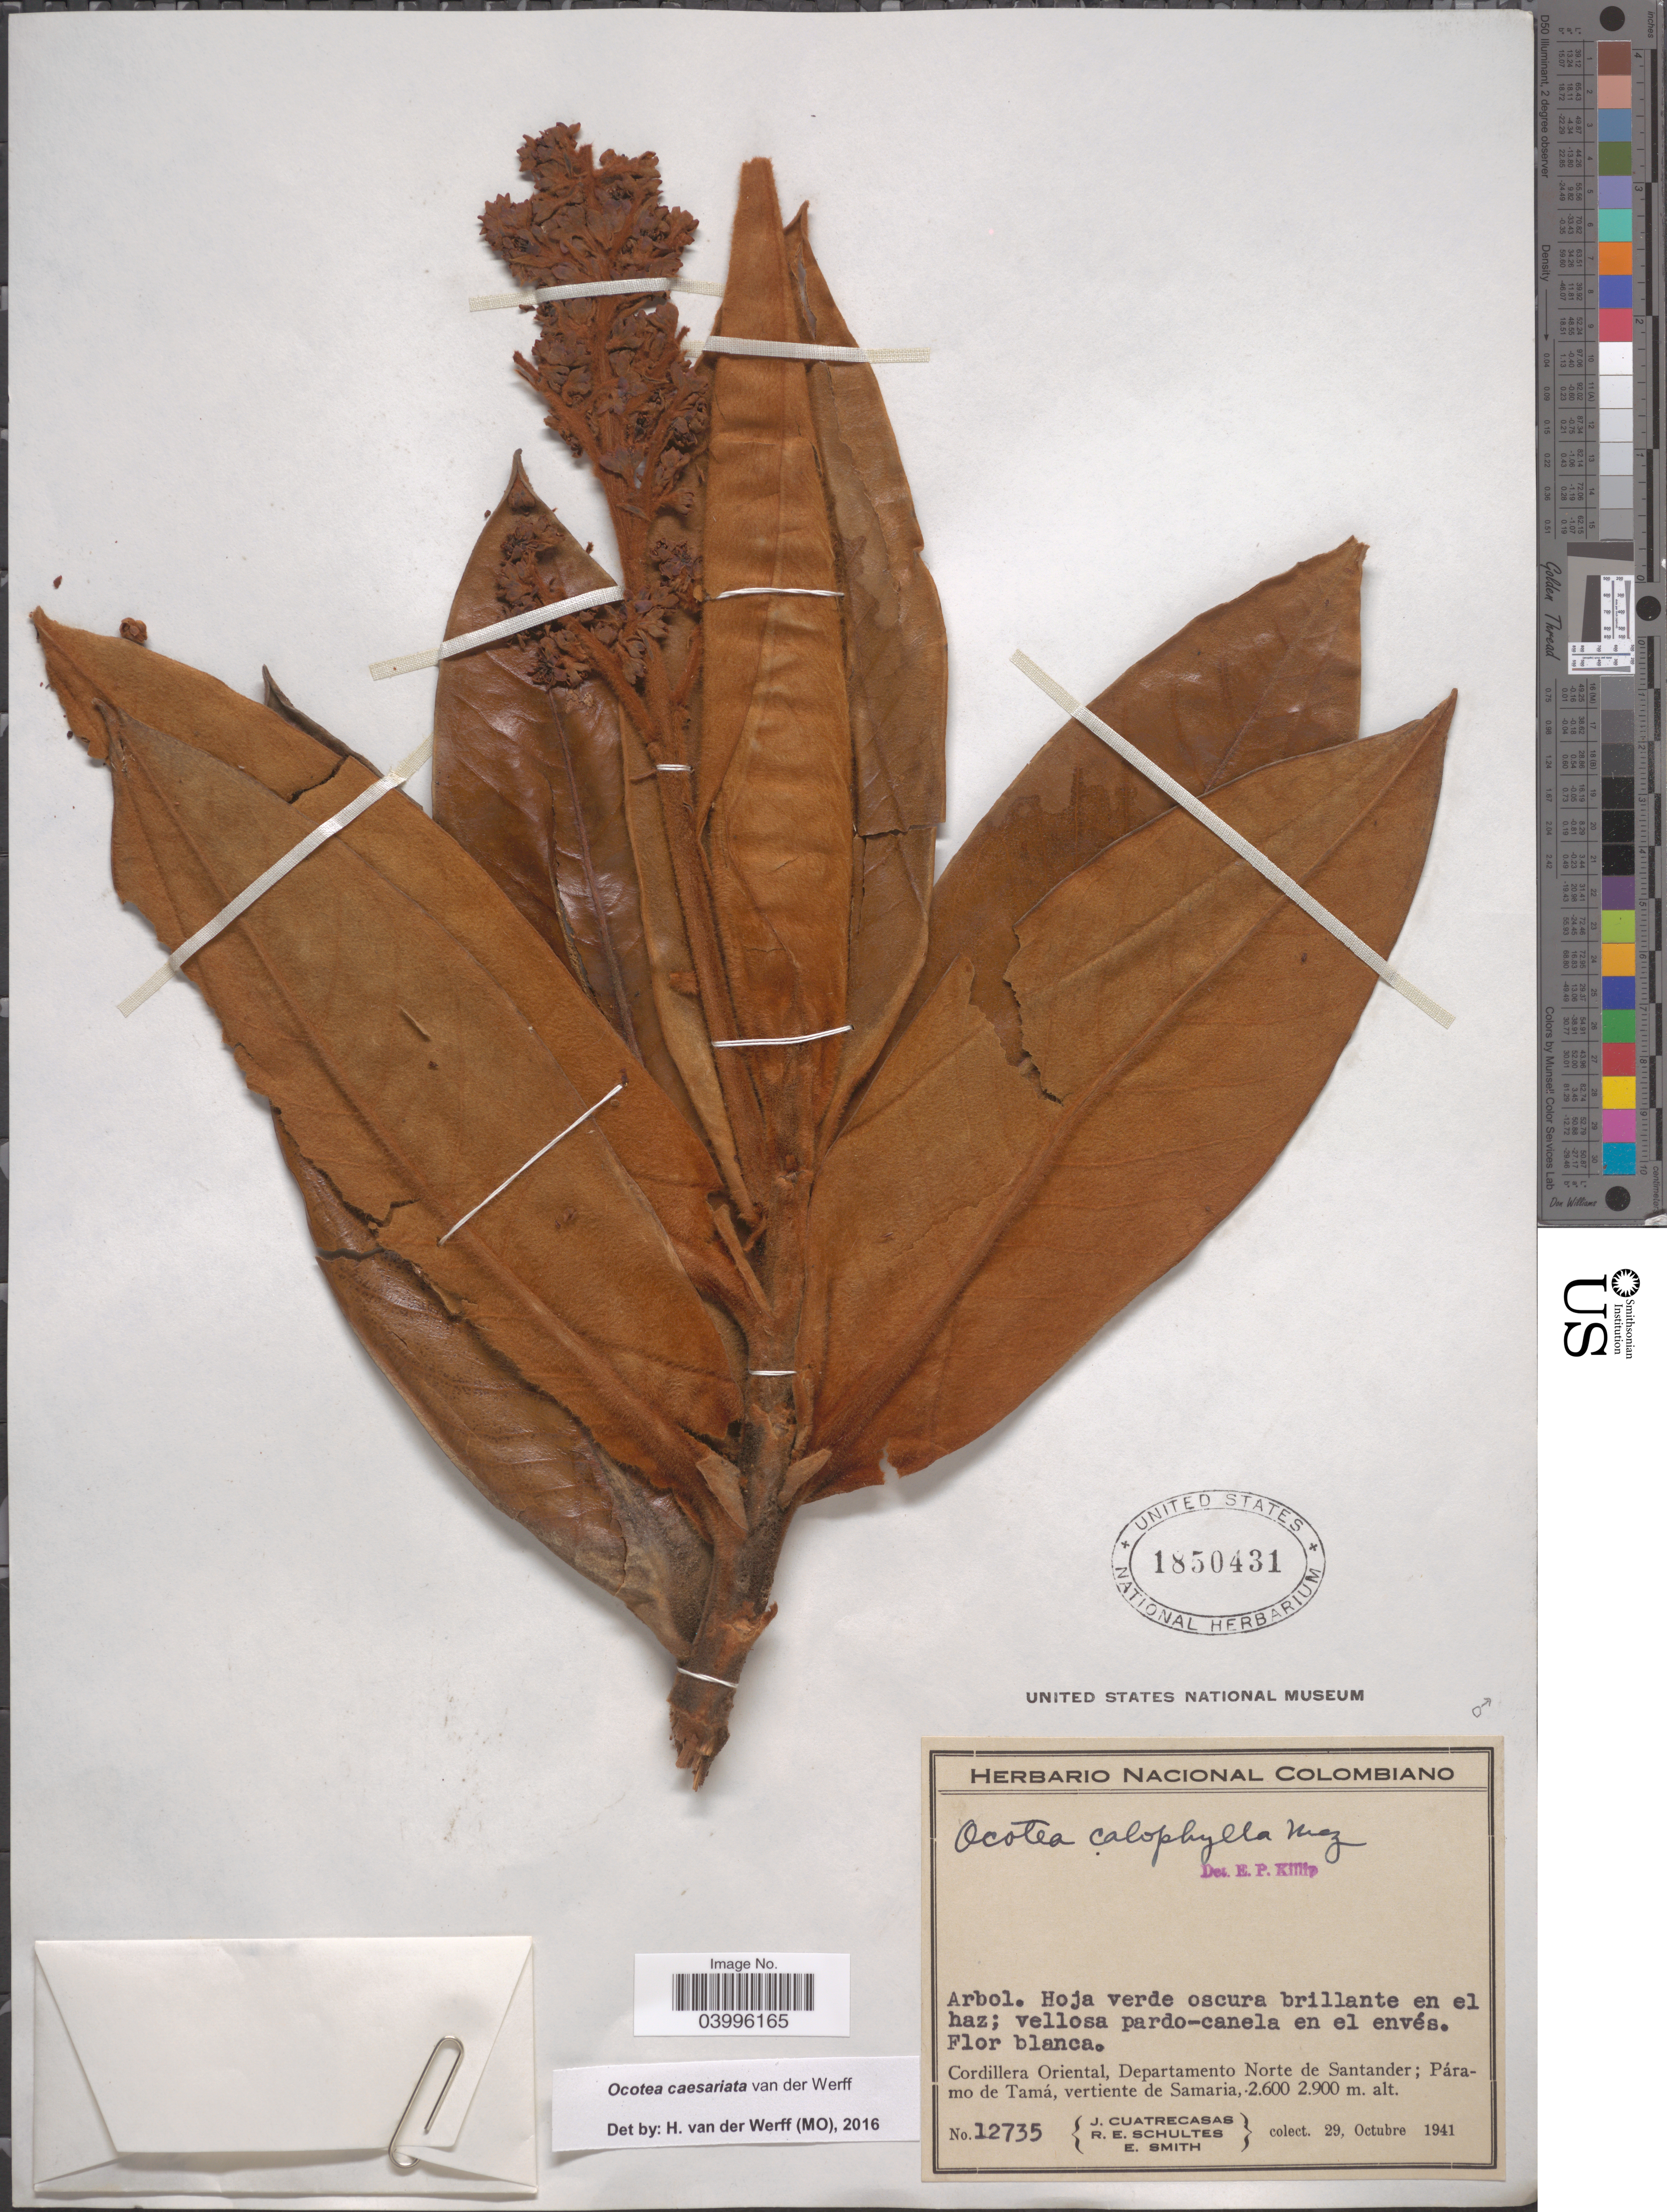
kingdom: Plantae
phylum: Tracheophyta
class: Magnoliopsida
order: Laurales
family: Lauraceae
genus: Ocotea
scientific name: Ocotea caesariata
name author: van der Werff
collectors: J. Cuatrecasas, R. E. Schultes & E. Smith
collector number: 12735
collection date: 1941-10-29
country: Colombia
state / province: Norte de Santander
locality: Cordillera Oriental, Departamento Norte de Santander; Páramo de Tamá, vertiente de Samaria.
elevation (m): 2600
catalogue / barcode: US 1850431